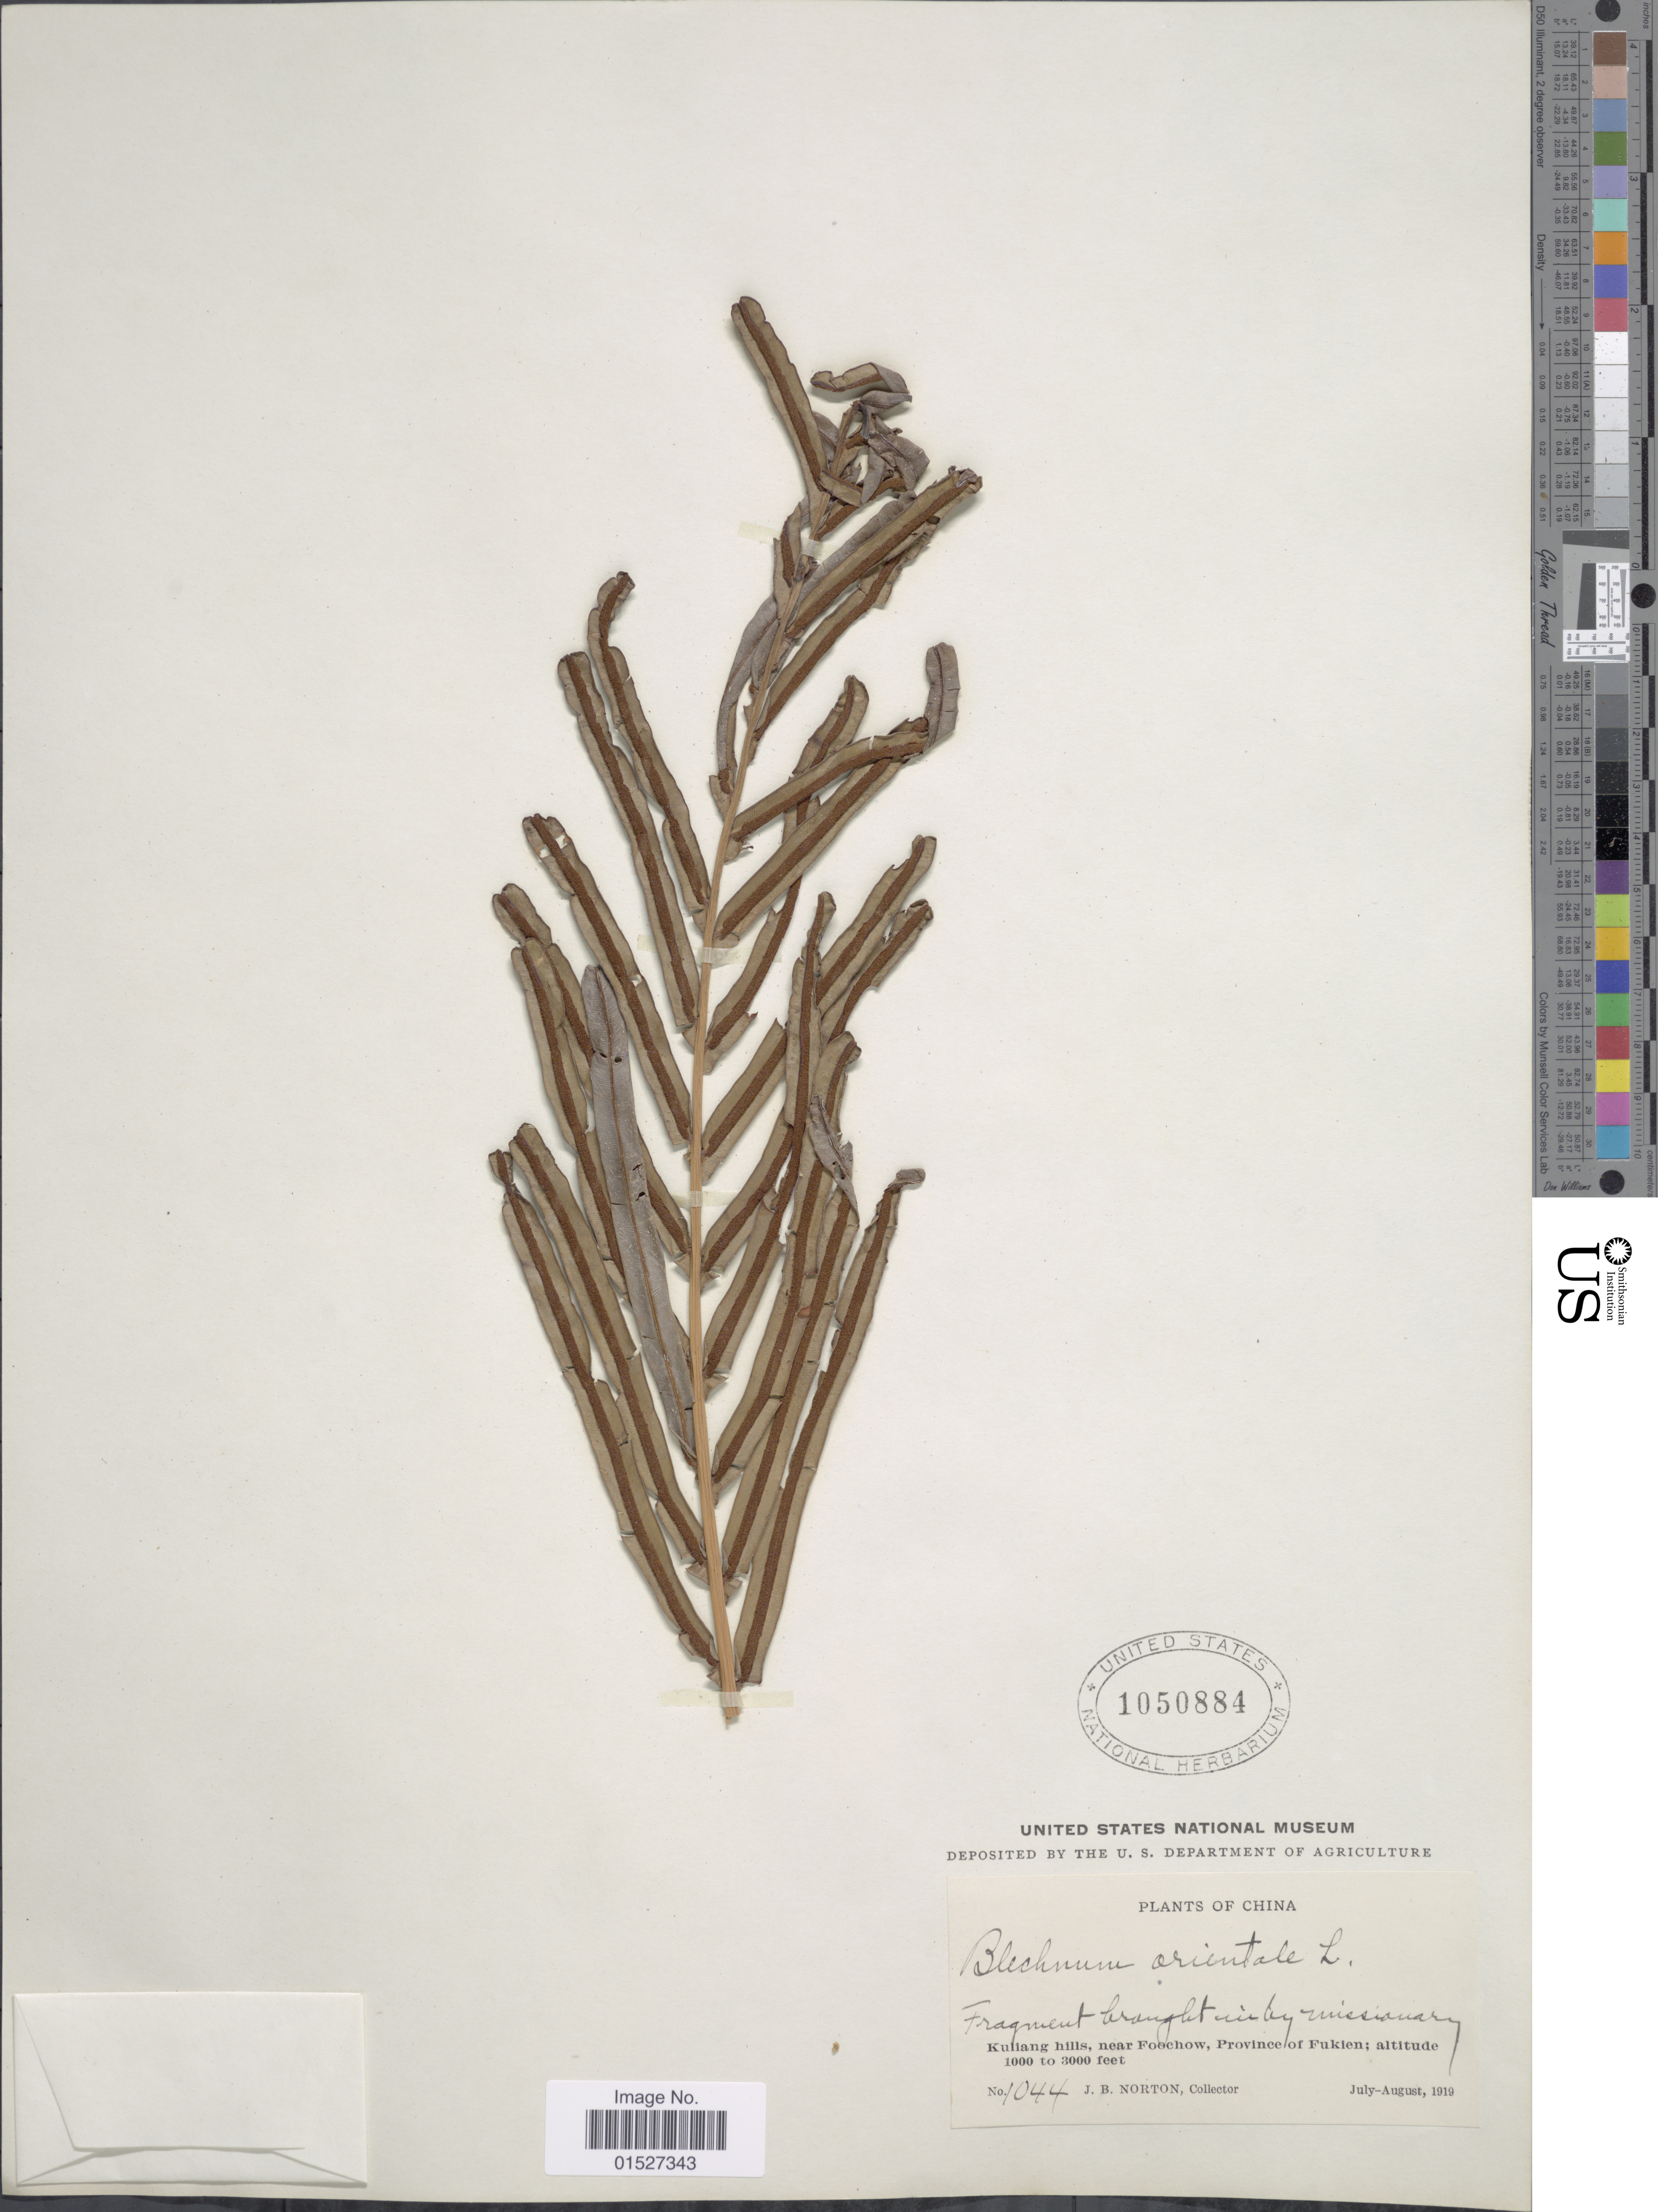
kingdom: Plantae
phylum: Tracheophyta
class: Polypodiopsida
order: Polypodiales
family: Blechnaceae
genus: Blechnum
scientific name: Blechnum orientale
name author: L.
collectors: J. B. Norton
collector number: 1044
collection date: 1919-07/1919-08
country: China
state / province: Fujian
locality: Kuliang hills, near Foochow, Province of Fukien.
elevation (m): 305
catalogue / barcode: US 1050884